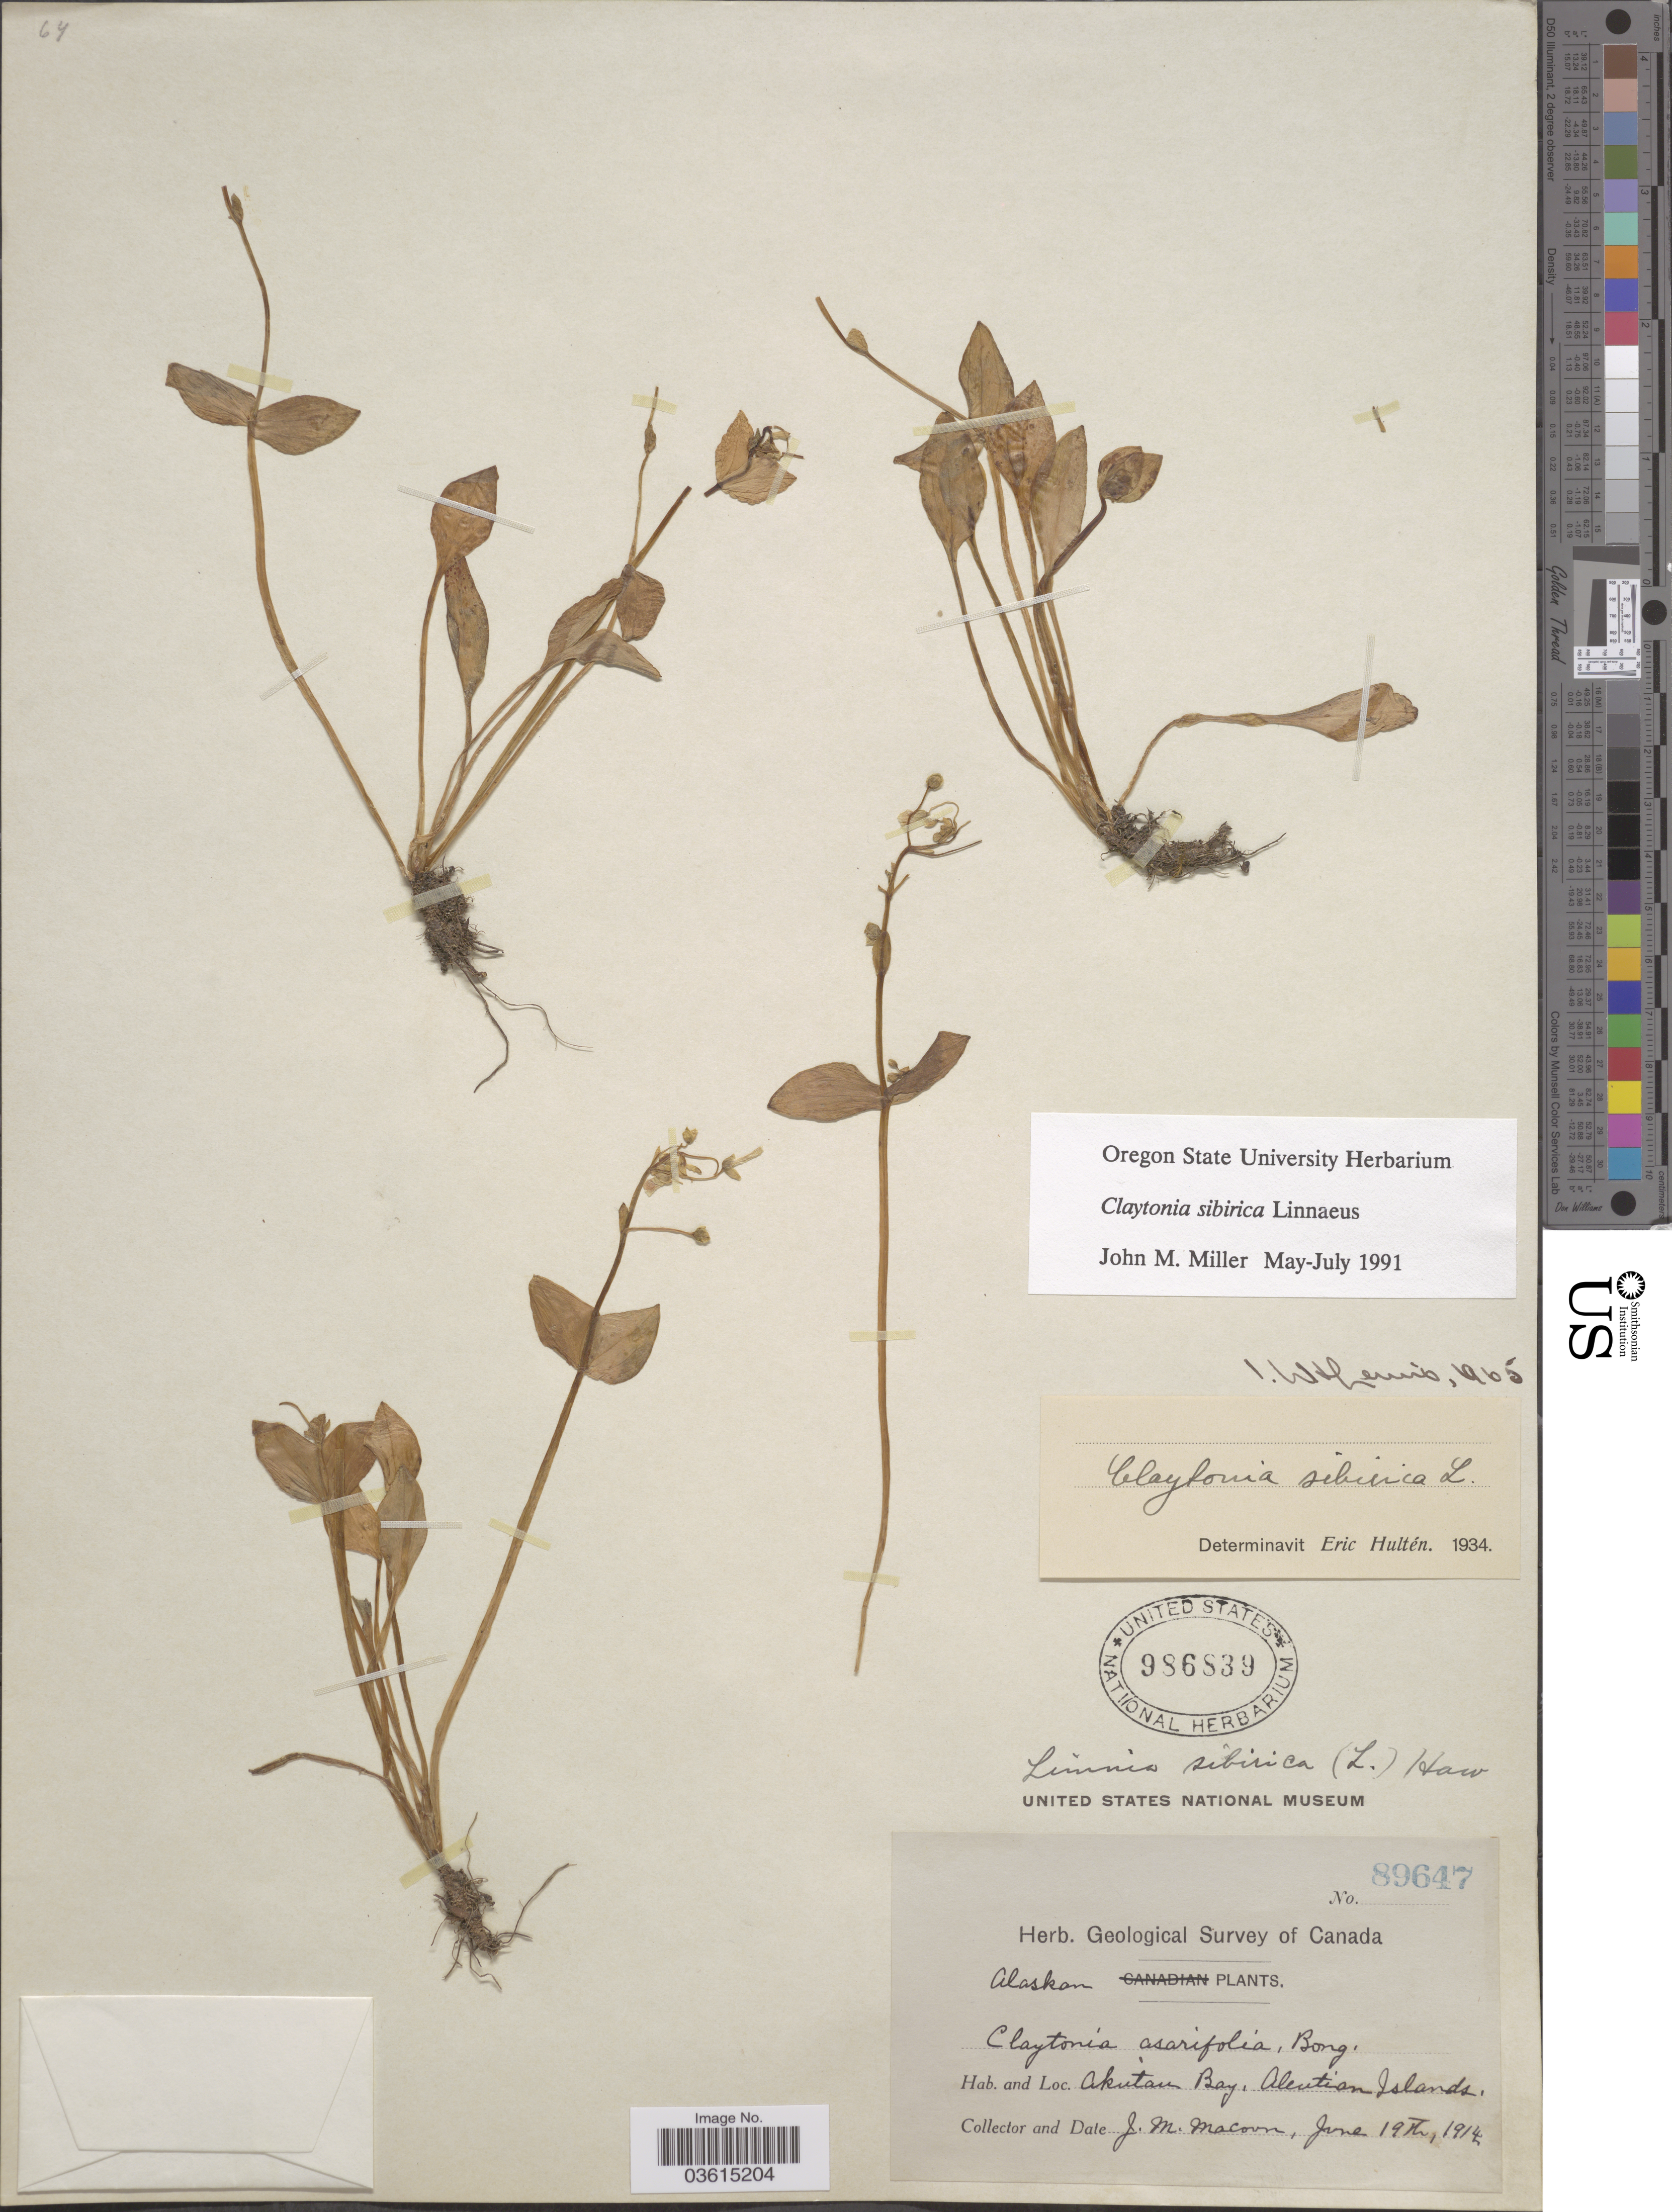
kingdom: Plantae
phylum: Tracheophyta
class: Magnoliopsida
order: Caryophyllales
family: Montiaceae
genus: Claytonia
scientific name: Claytonia sibirica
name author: L.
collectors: J. M. Macoun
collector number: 89647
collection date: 1914-06-19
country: United States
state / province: Alaska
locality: Akutan Bay. Aleutian Islands.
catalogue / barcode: US 986839